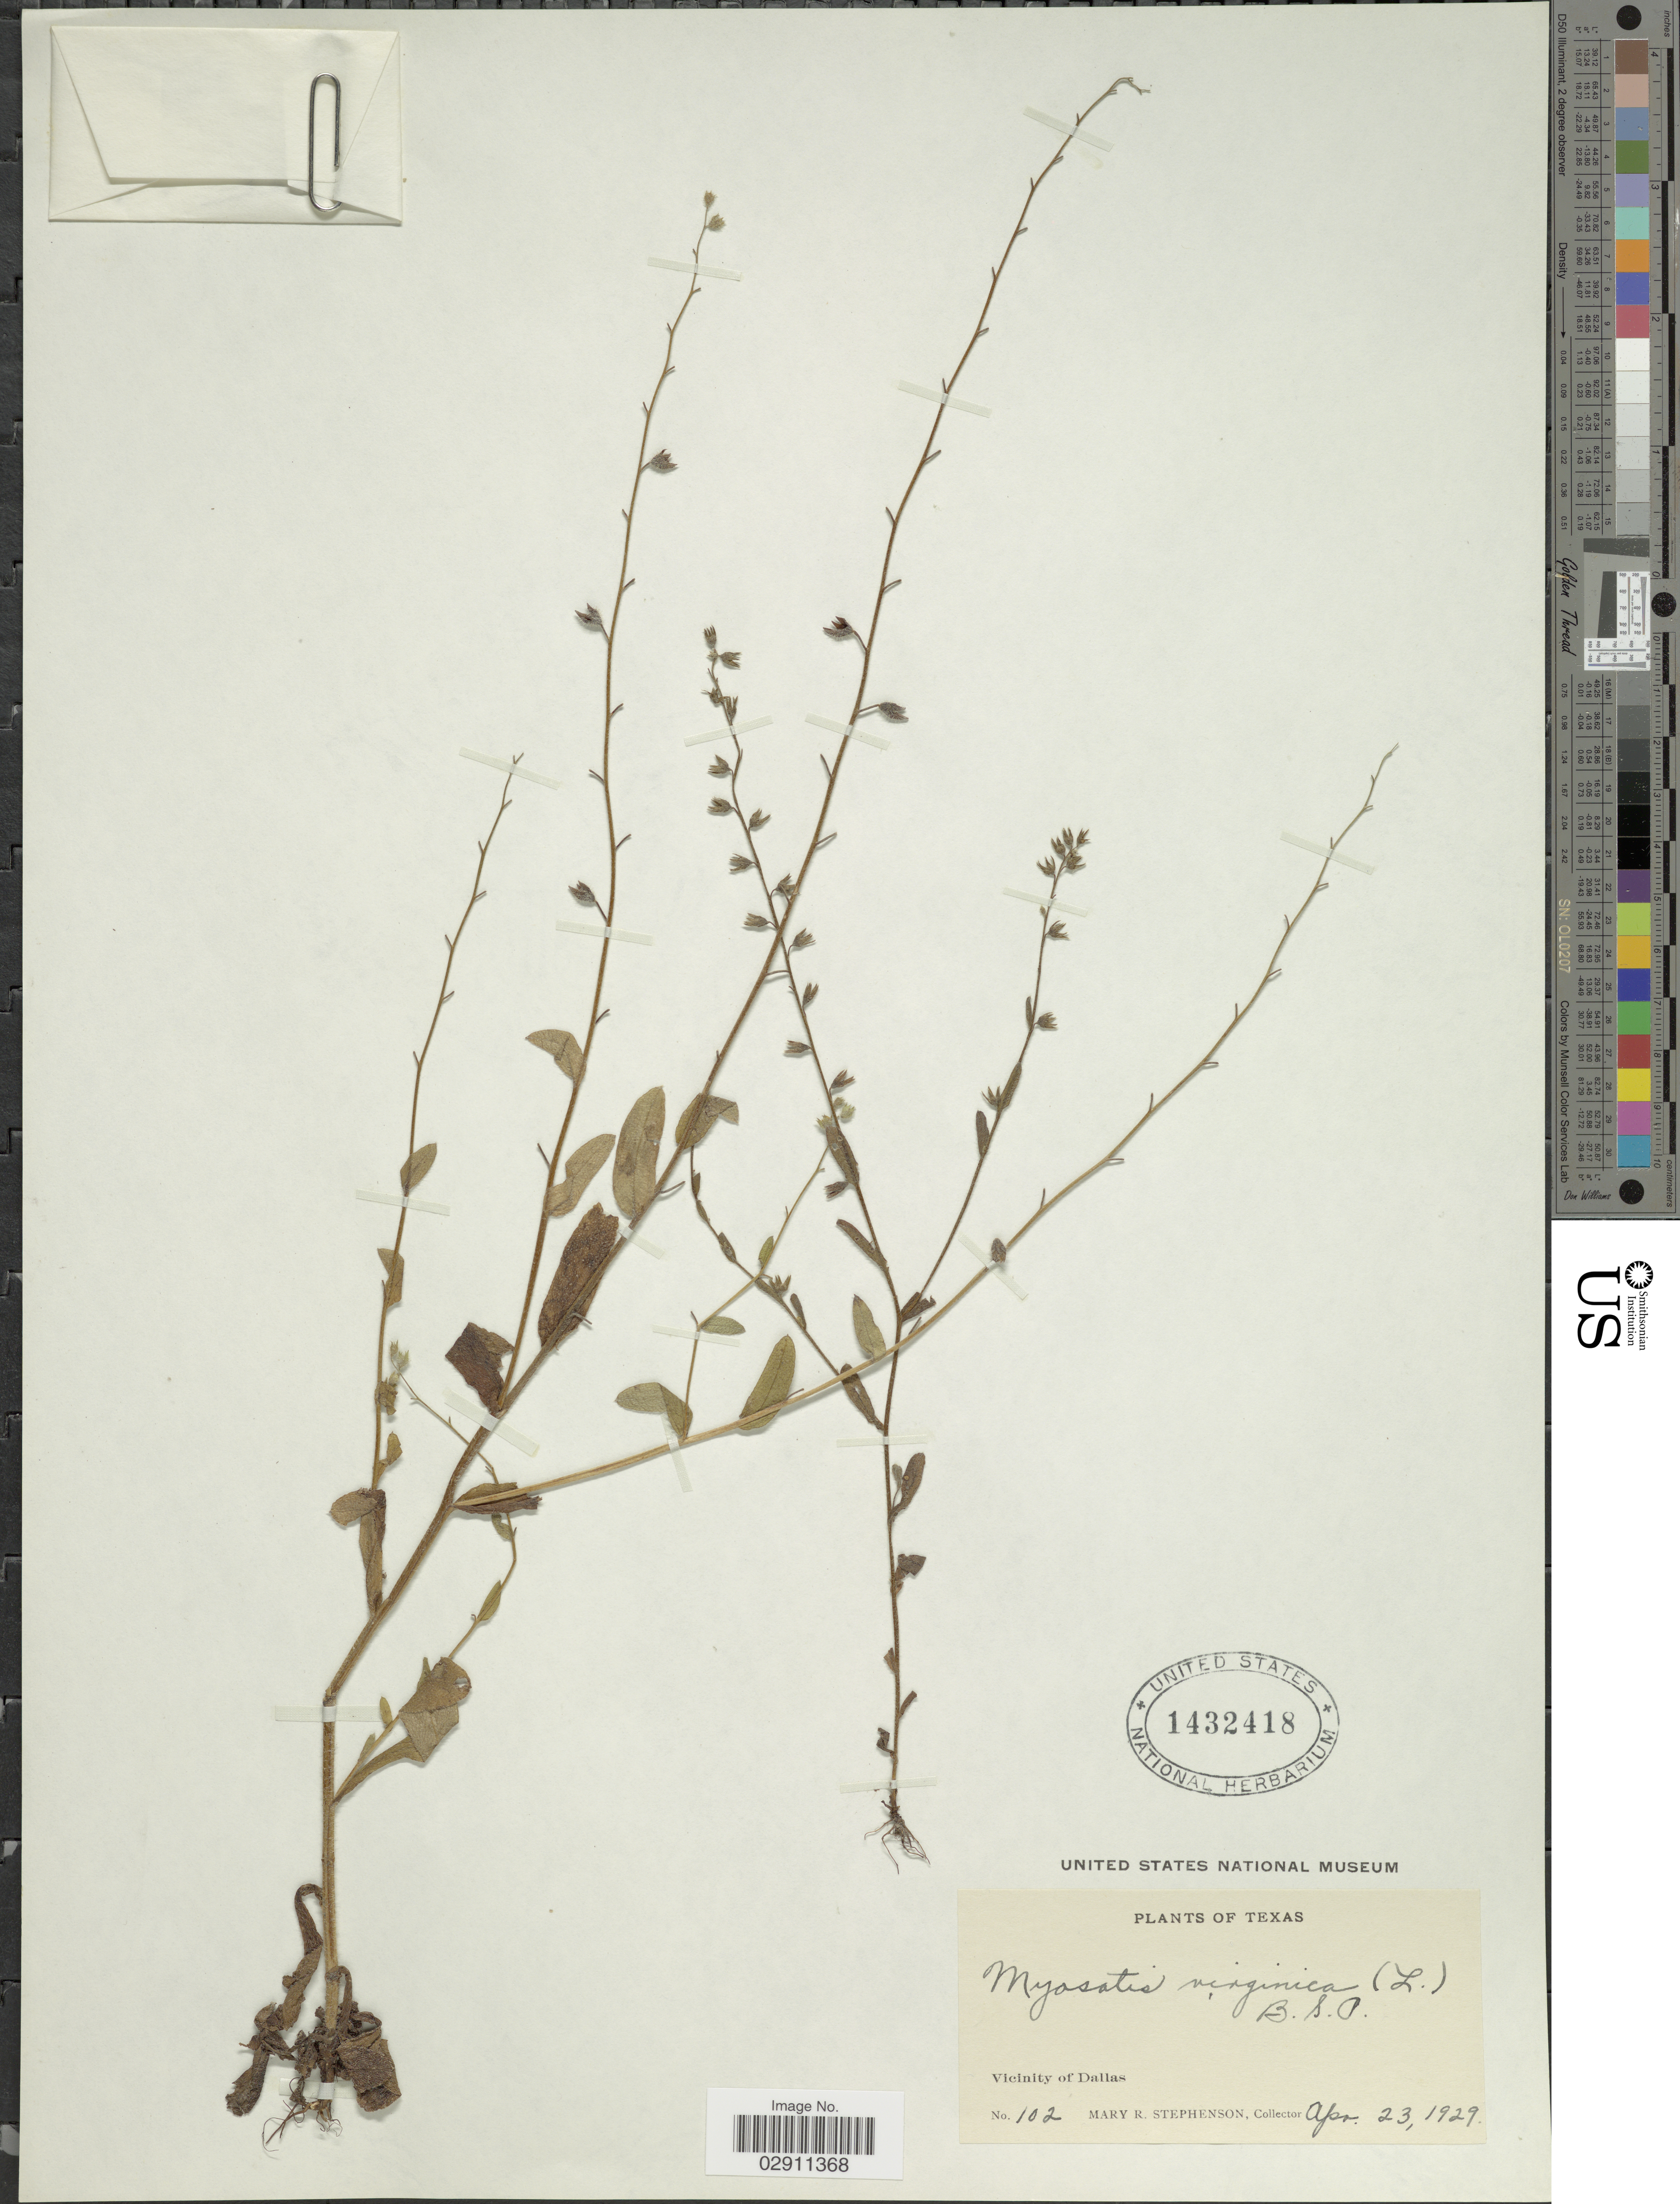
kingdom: Plantae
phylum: Tracheophyta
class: Magnoliopsida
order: Boraginales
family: Boraginaceae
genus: Myosotis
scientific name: Myosotis macrosperma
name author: Engelm.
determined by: Goldman, Doug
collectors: M. Stephenson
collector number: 102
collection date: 1929-04-23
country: United States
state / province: Texas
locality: Vicinity of Dallas.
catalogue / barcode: US 1432418